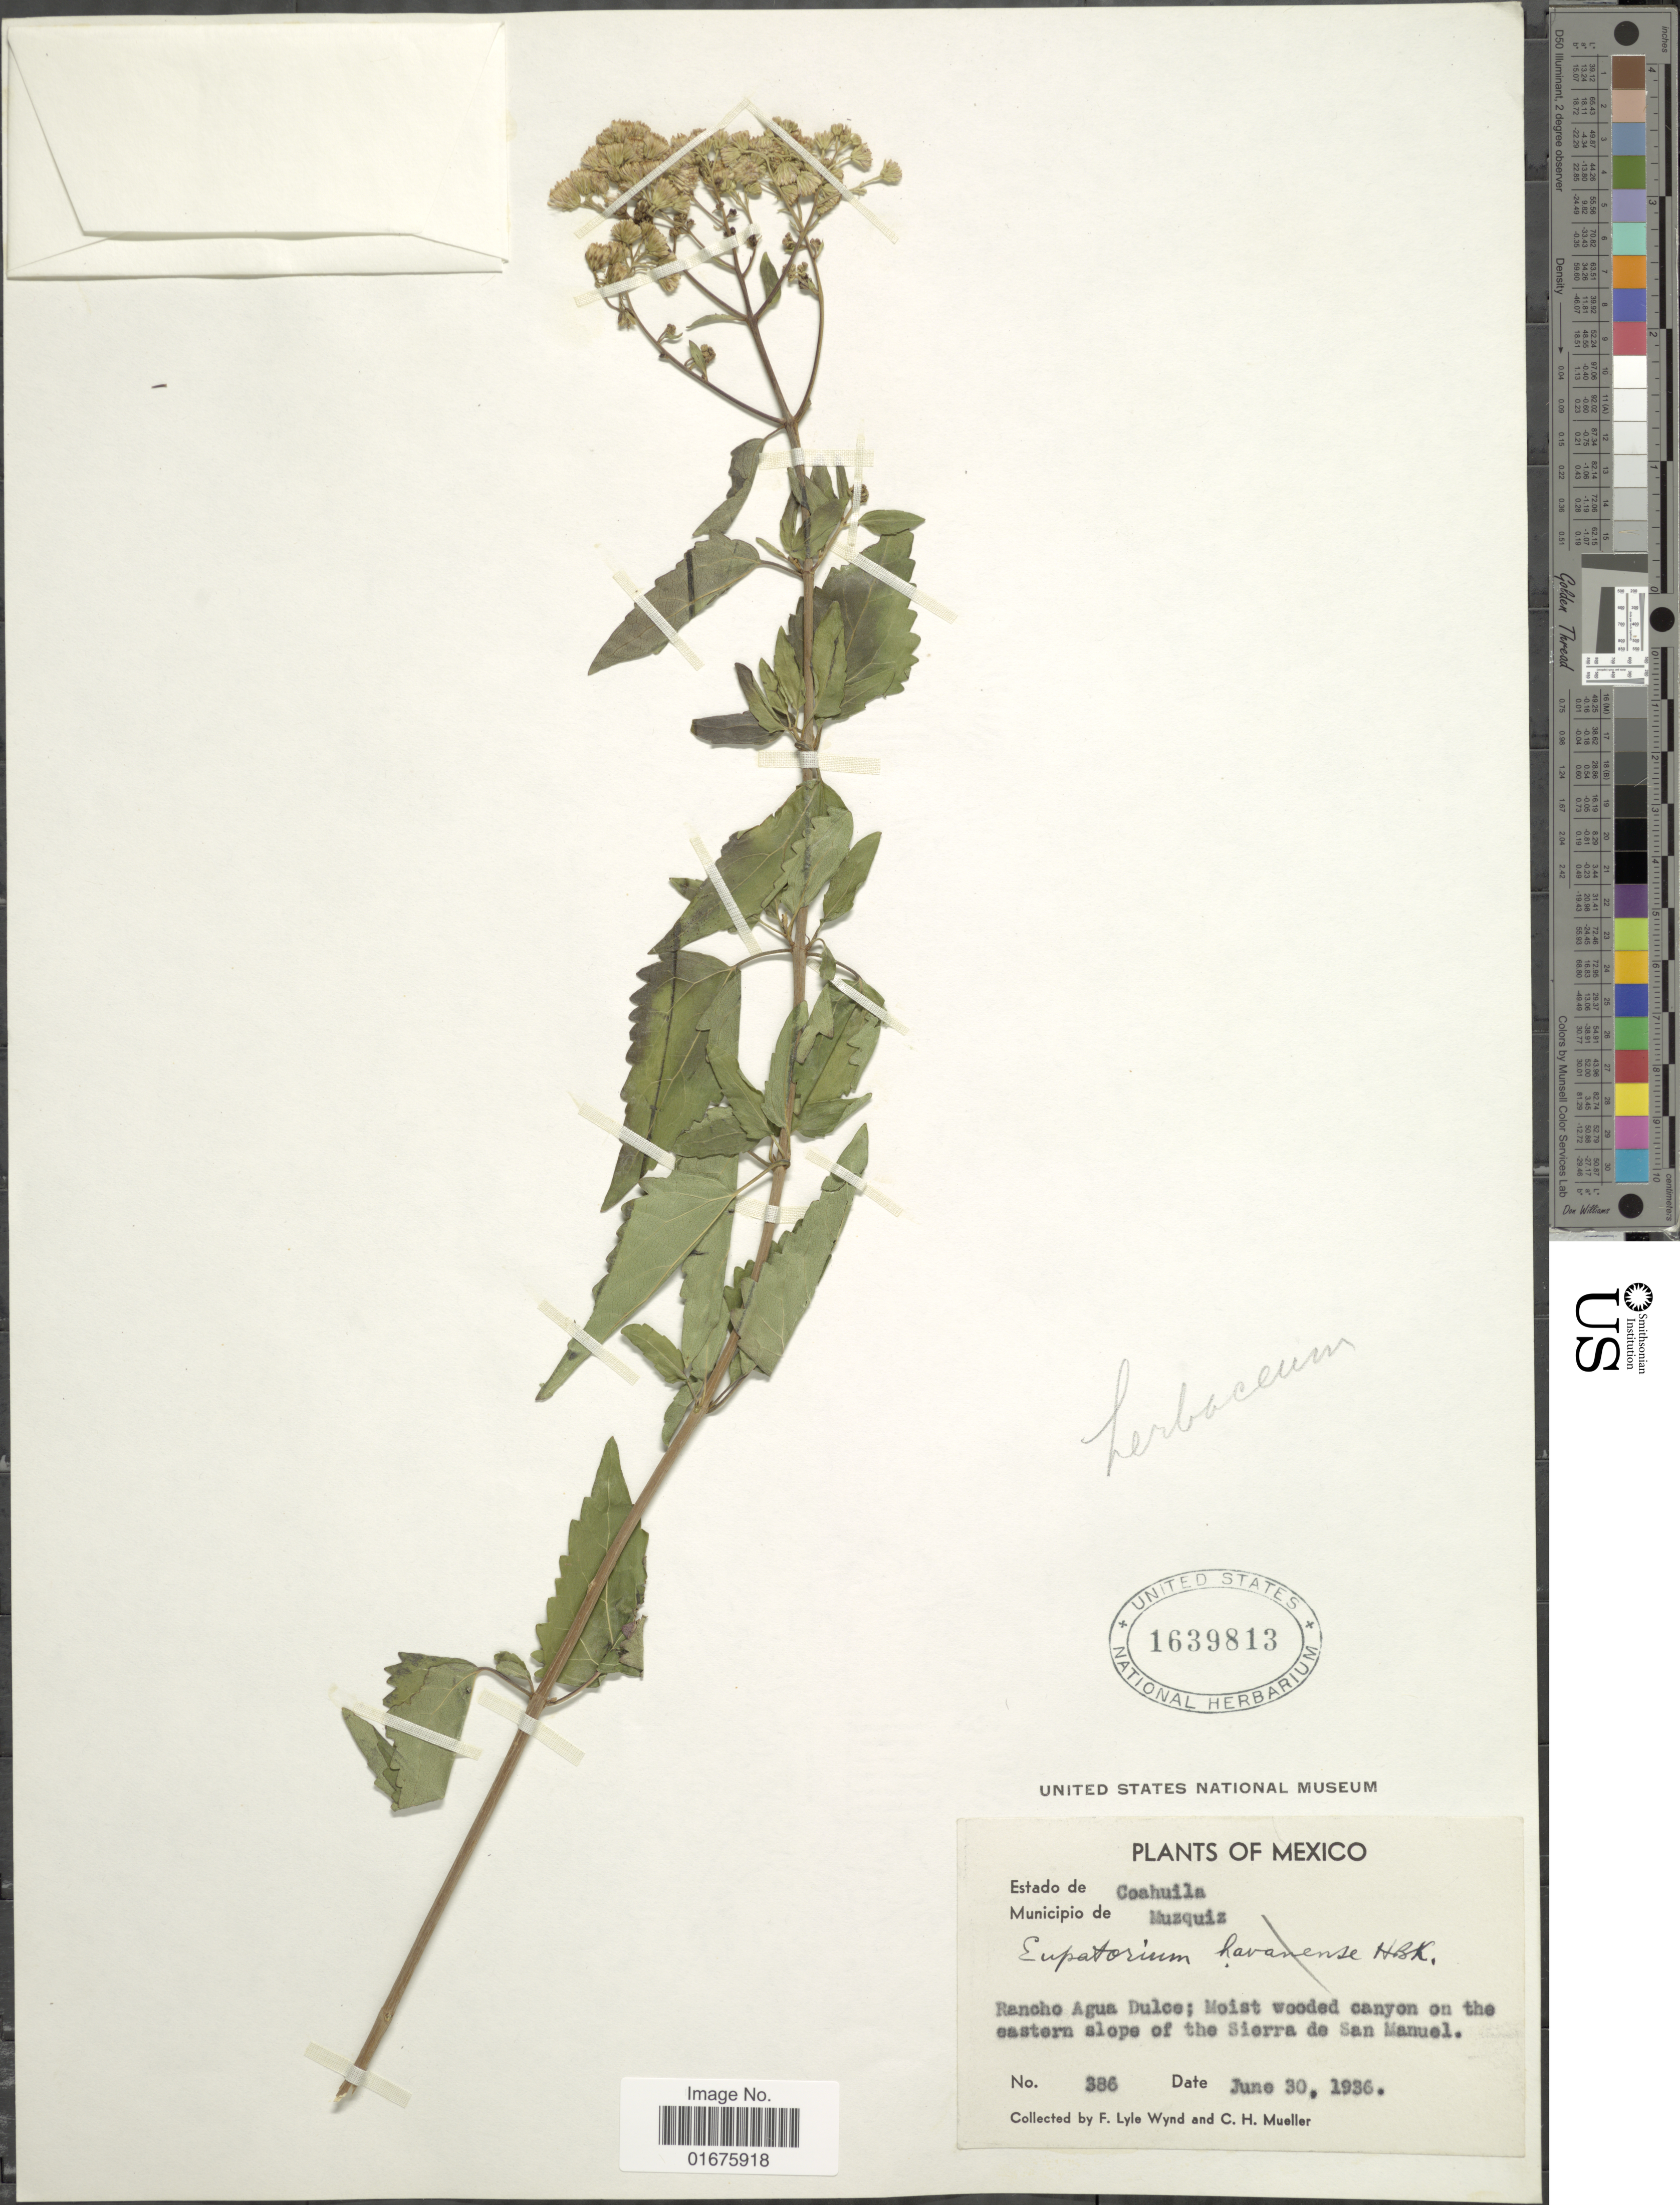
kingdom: Plantae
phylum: Tracheophyta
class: Magnoliopsida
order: Asterales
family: Asteraceae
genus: Ageratina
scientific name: Ageratina havanensis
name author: (Kunth) R.M. King & H. Rob.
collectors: F. L. Wynd & C. H. Mueller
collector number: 386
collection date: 1936-06-30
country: Mexico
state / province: Coahuila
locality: Municipio de Muzquiz, Rancho Agua Dulce; moist wooded canyon on the eastern slope of the Sierra de San Manual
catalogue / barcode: US 1639813